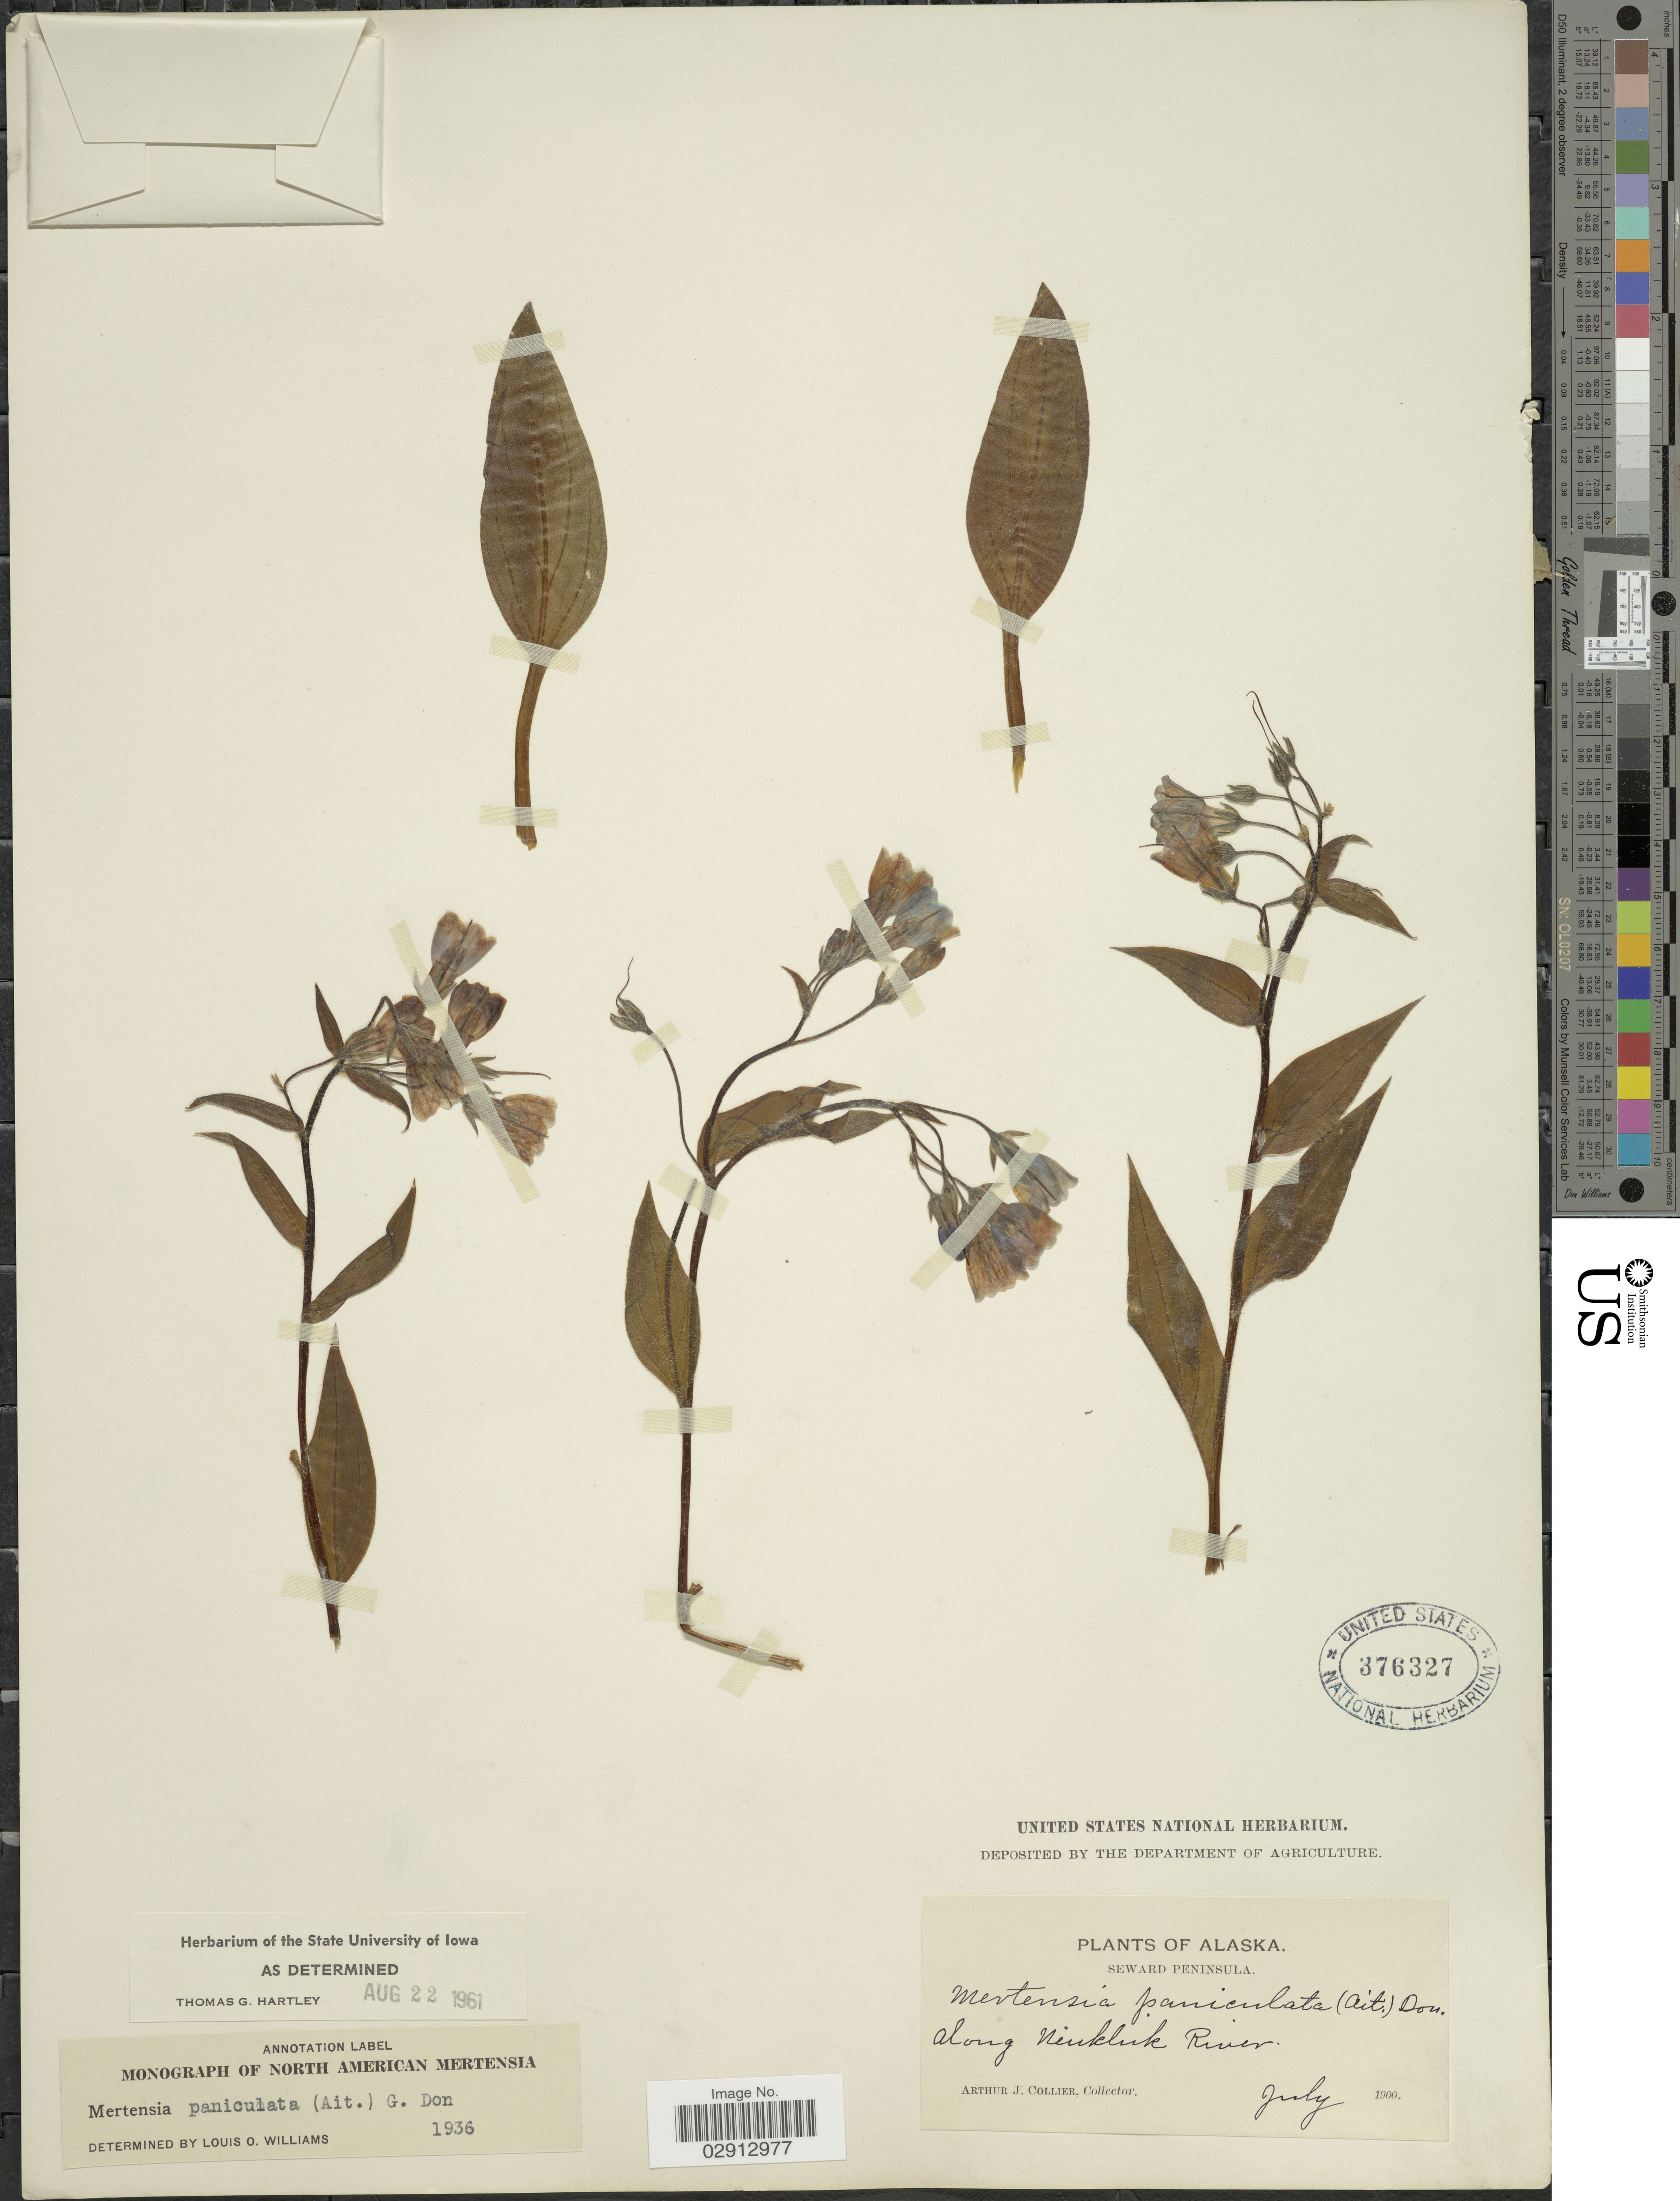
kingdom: Plantae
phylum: Tracheophyta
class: Magnoliopsida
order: Boraginales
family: Boraginaceae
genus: Mertensia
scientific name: Mertensia paniculata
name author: (Aiton) G. Don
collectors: A. Collier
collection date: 1900-07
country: United States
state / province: Alaska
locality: Seward Peninsula. Along Niukluk River.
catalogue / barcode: US 376327